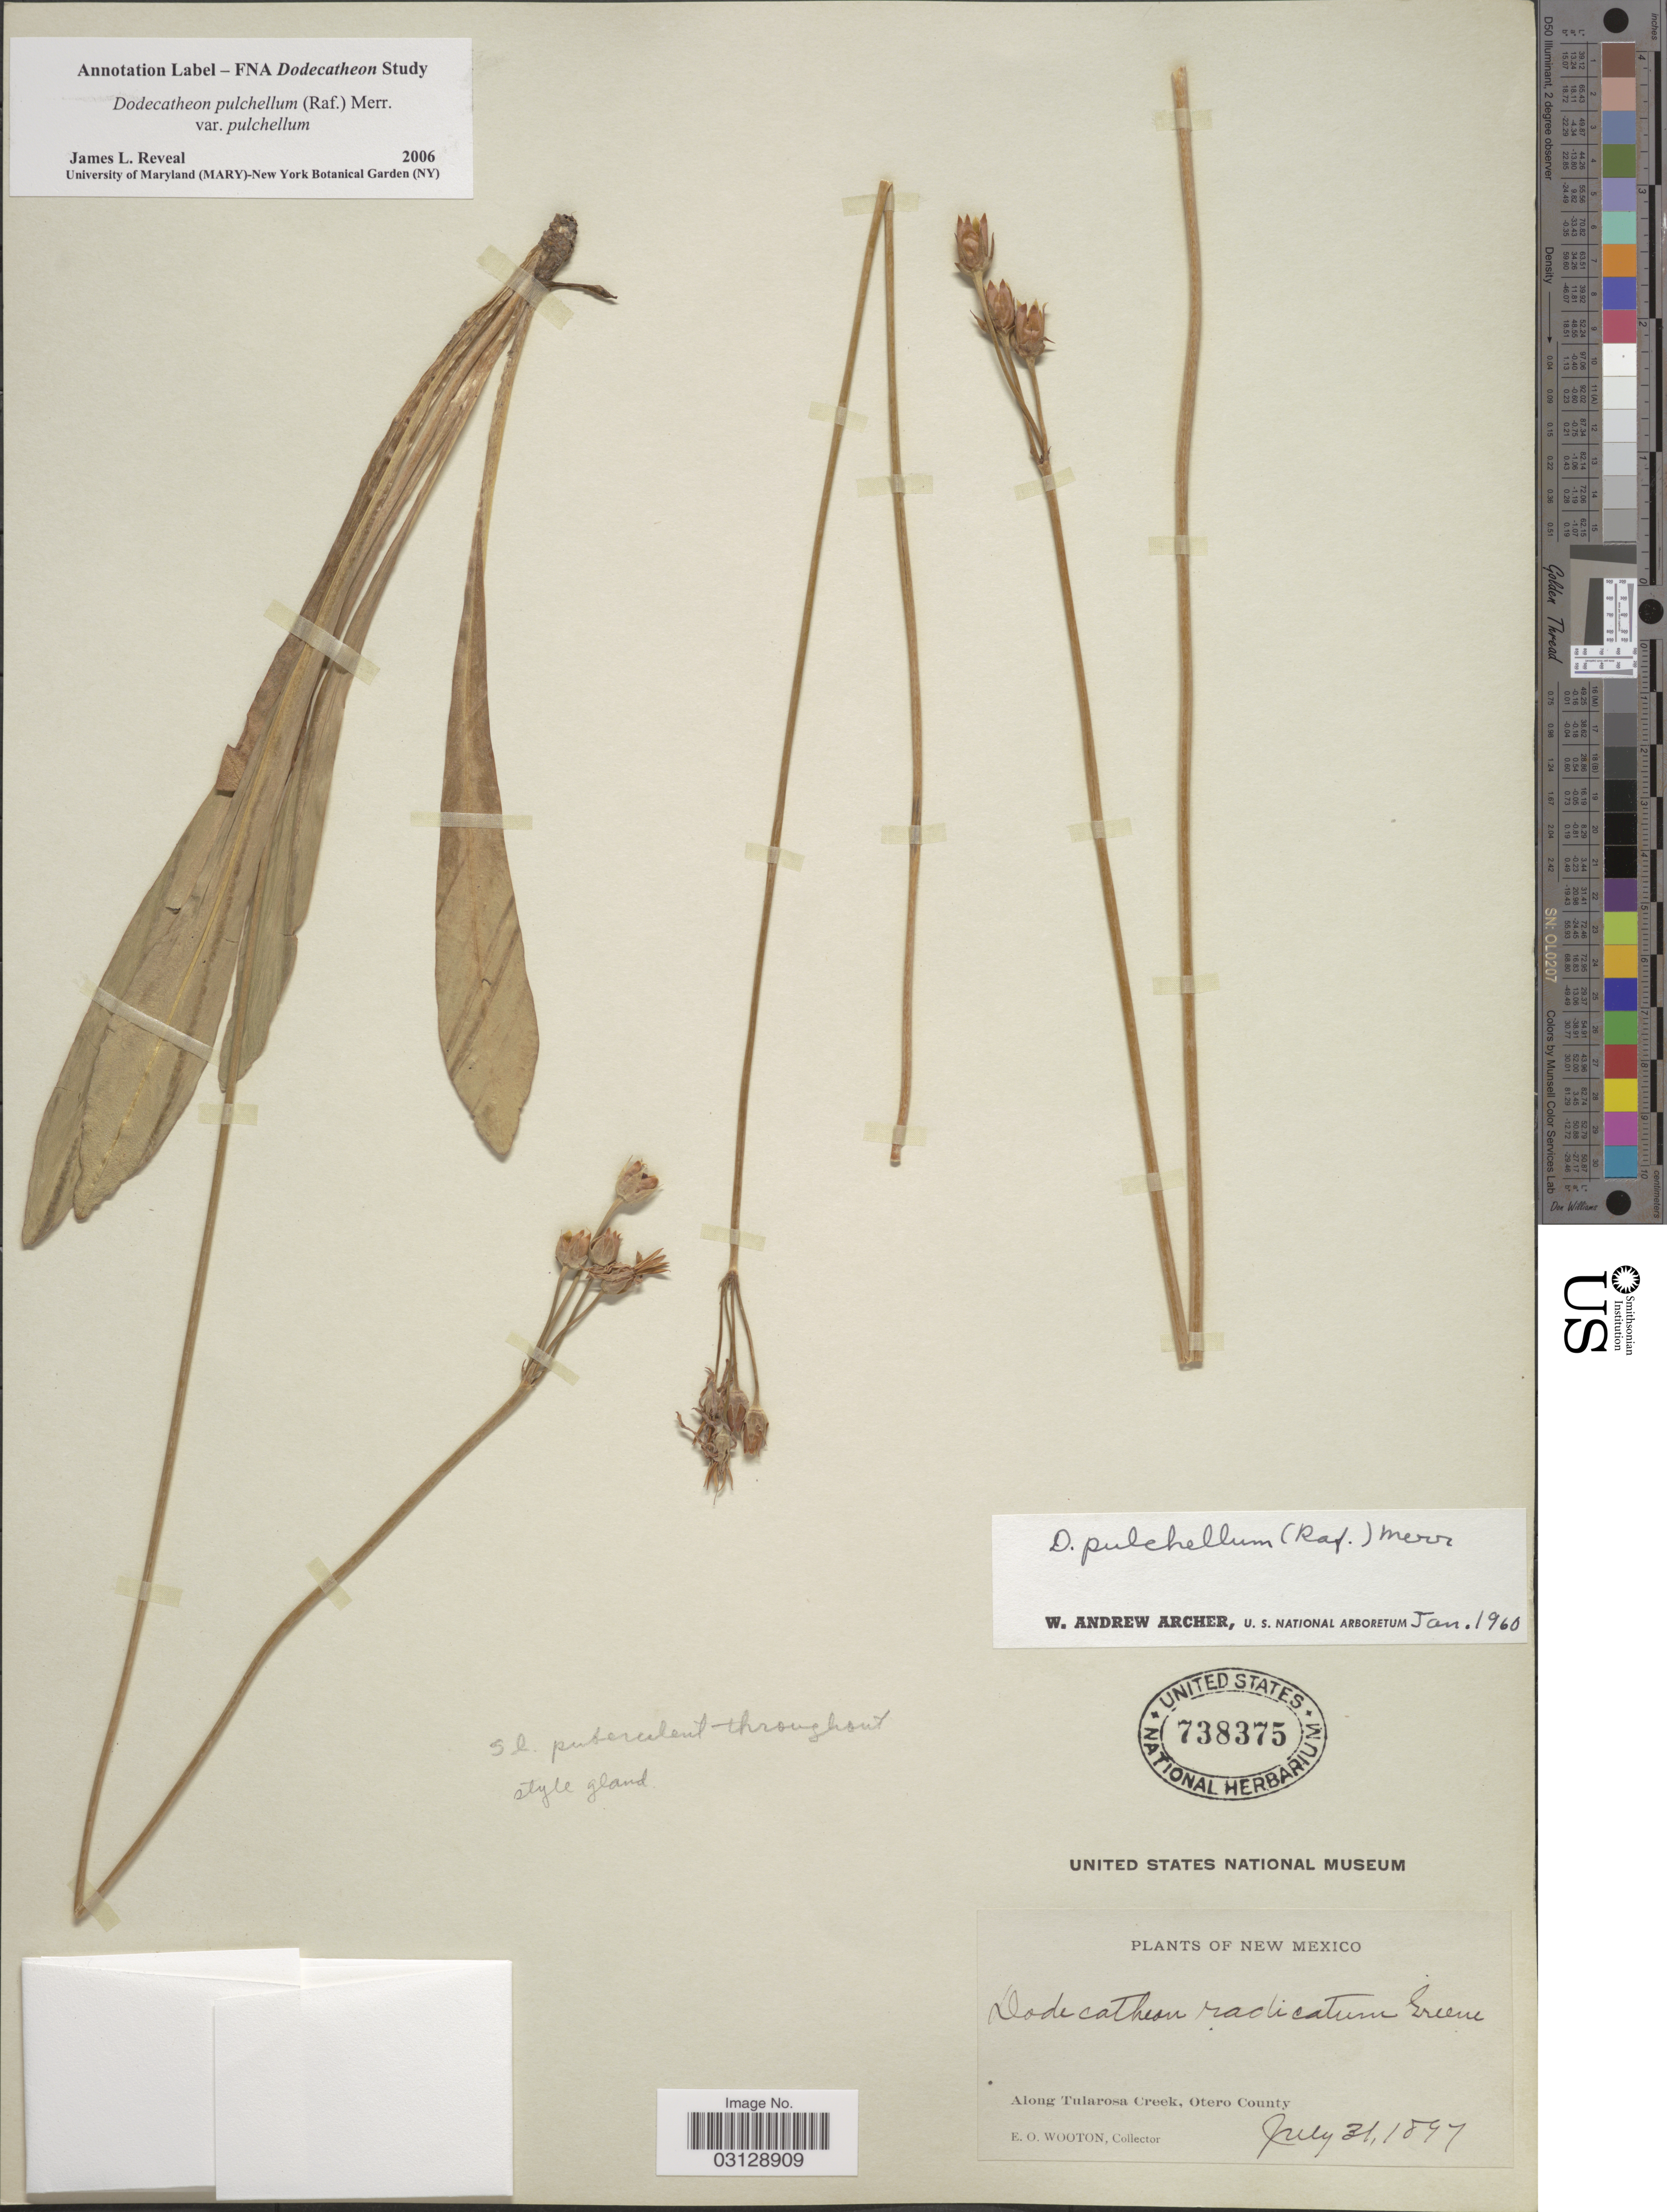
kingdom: Plantae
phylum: Tracheophyta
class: Magnoliopsida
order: Ericales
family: Primulaceae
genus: Dodecatheon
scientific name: Dodecatheon pulchellum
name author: (Raf.) Merr.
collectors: E. O. Wooton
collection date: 1897-07-31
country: United States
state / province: New Mexico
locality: Along Tularosa Creek, Otero County.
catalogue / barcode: US 738375